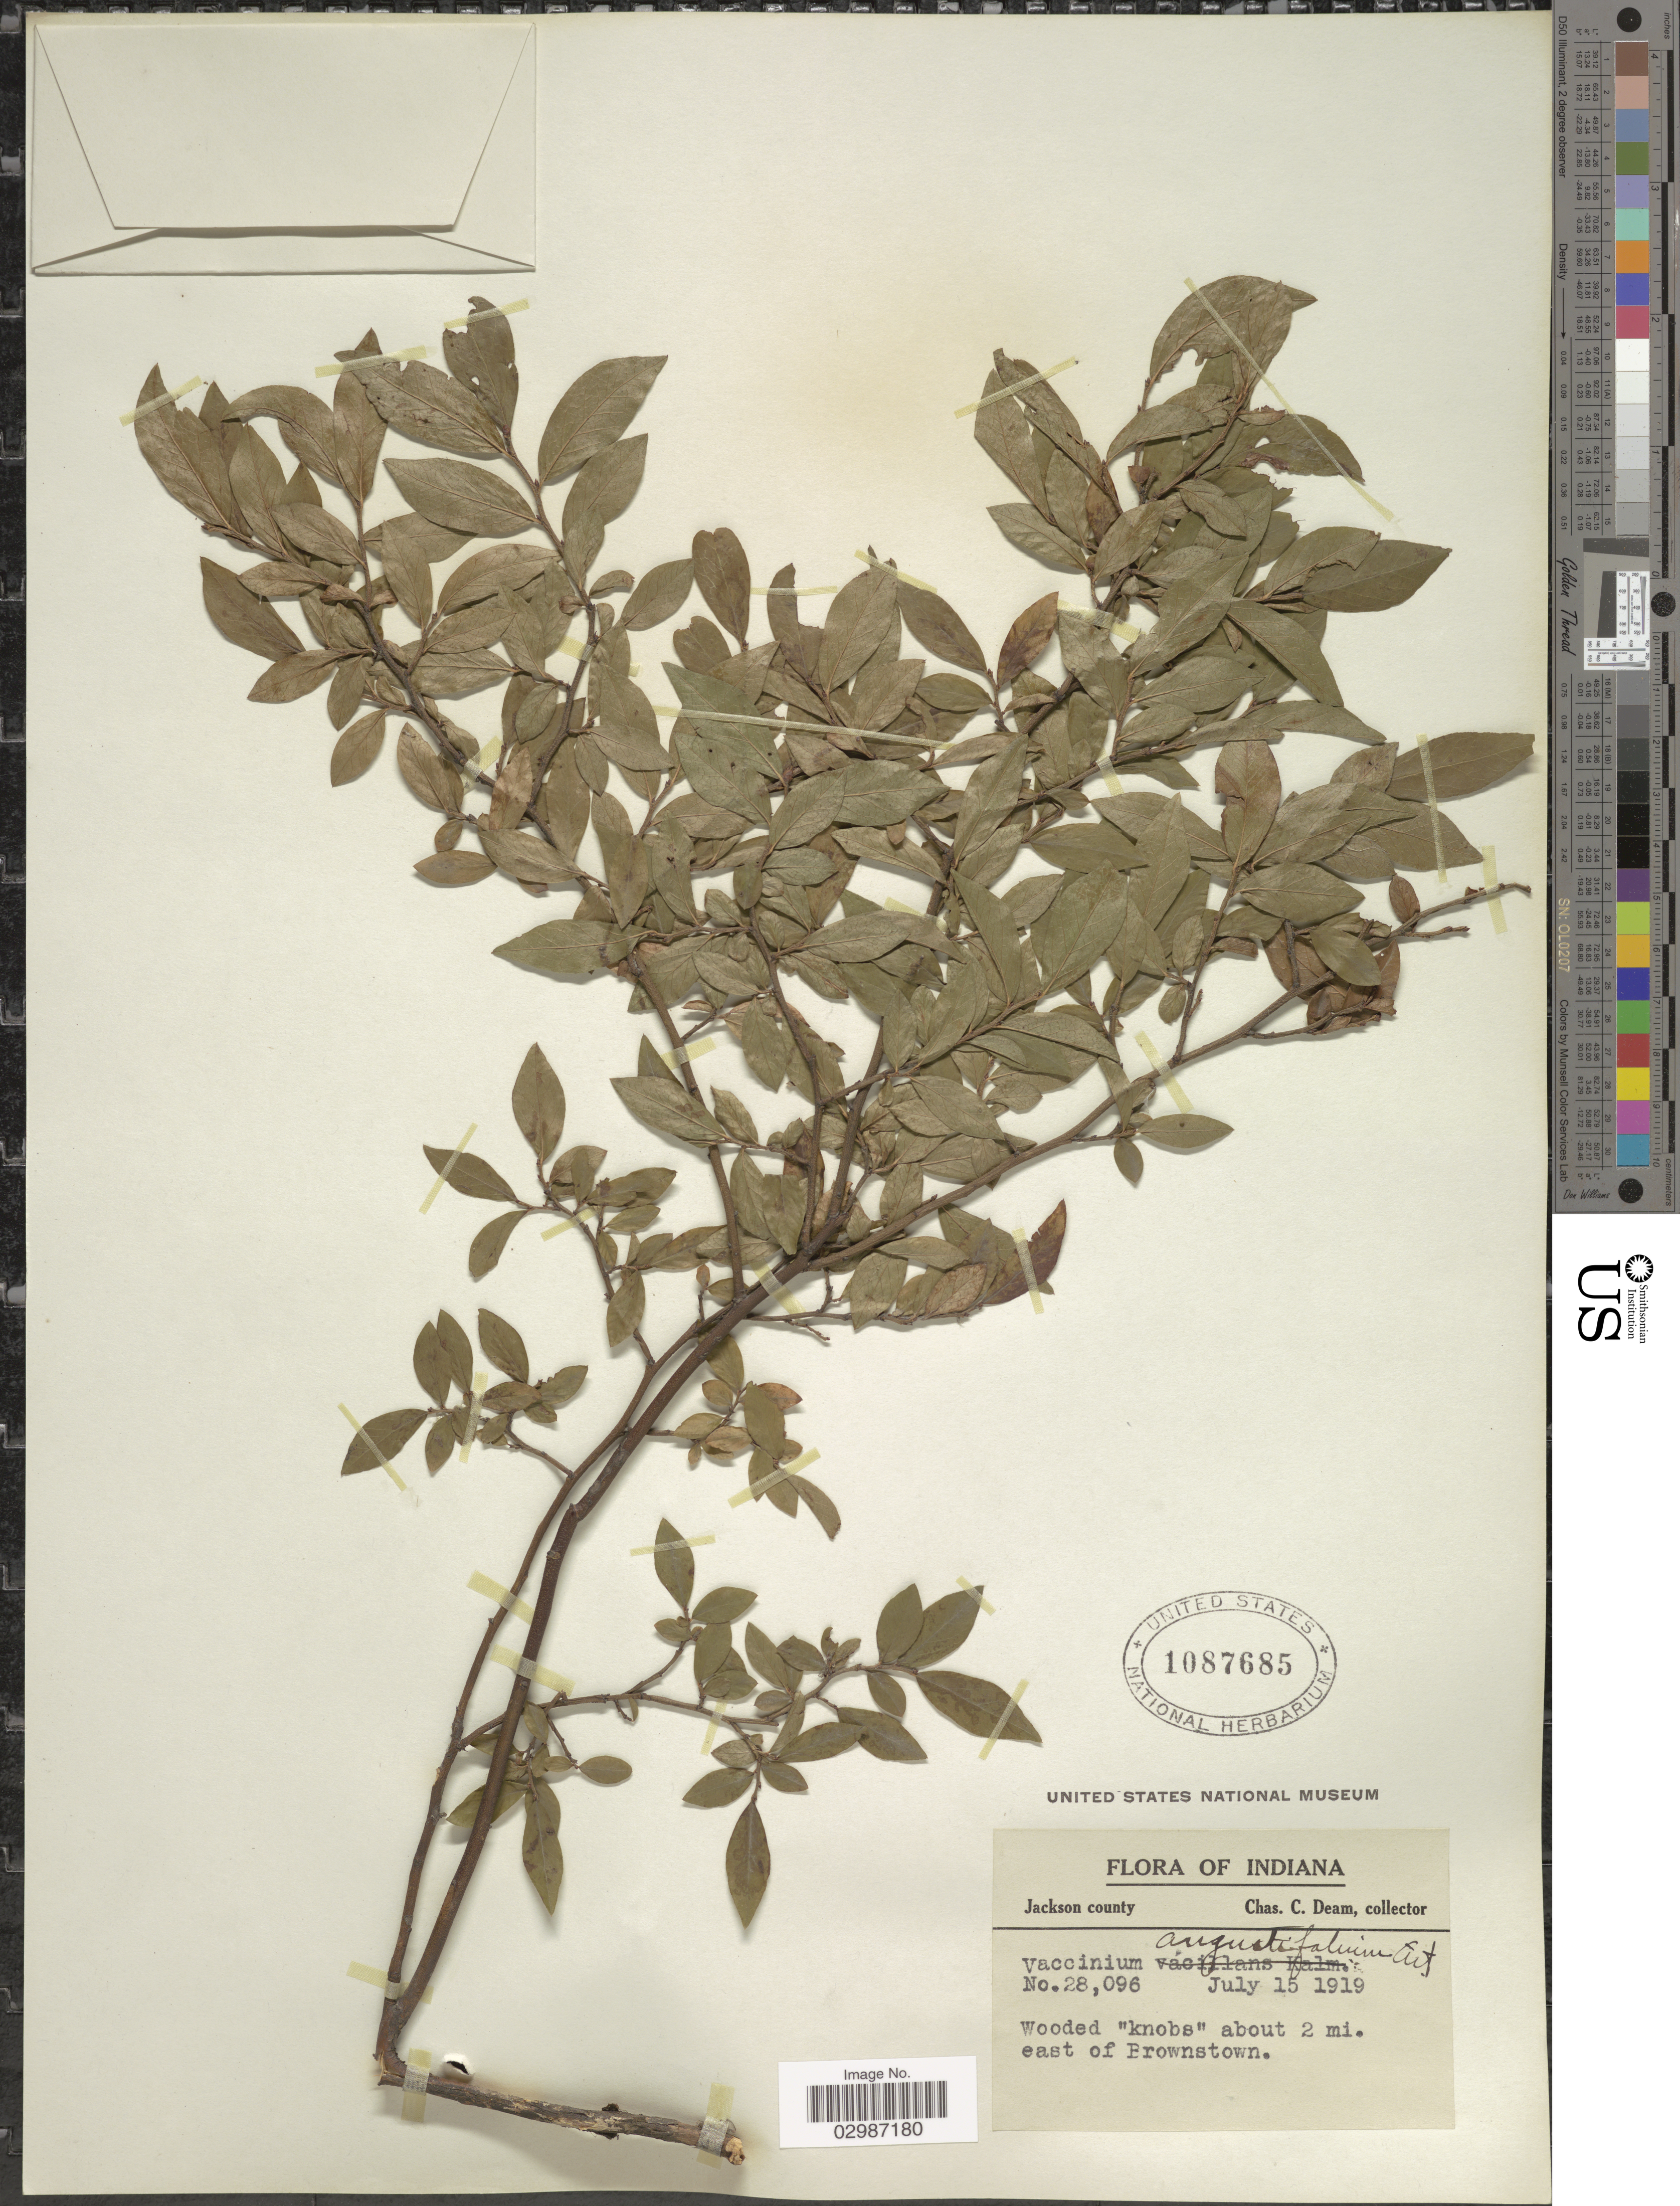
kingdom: Plantae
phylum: Tracheophyta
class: Magnoliopsida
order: Ericales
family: Ericaceae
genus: Vaccinium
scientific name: Vaccinium angustifolium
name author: Aiton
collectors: C. C. Deam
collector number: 28096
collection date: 1919-07-15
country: United States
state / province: Indiana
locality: Jackson county. Wooded "knobs" about 2 mi. east of Brownstown.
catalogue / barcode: US 1087685